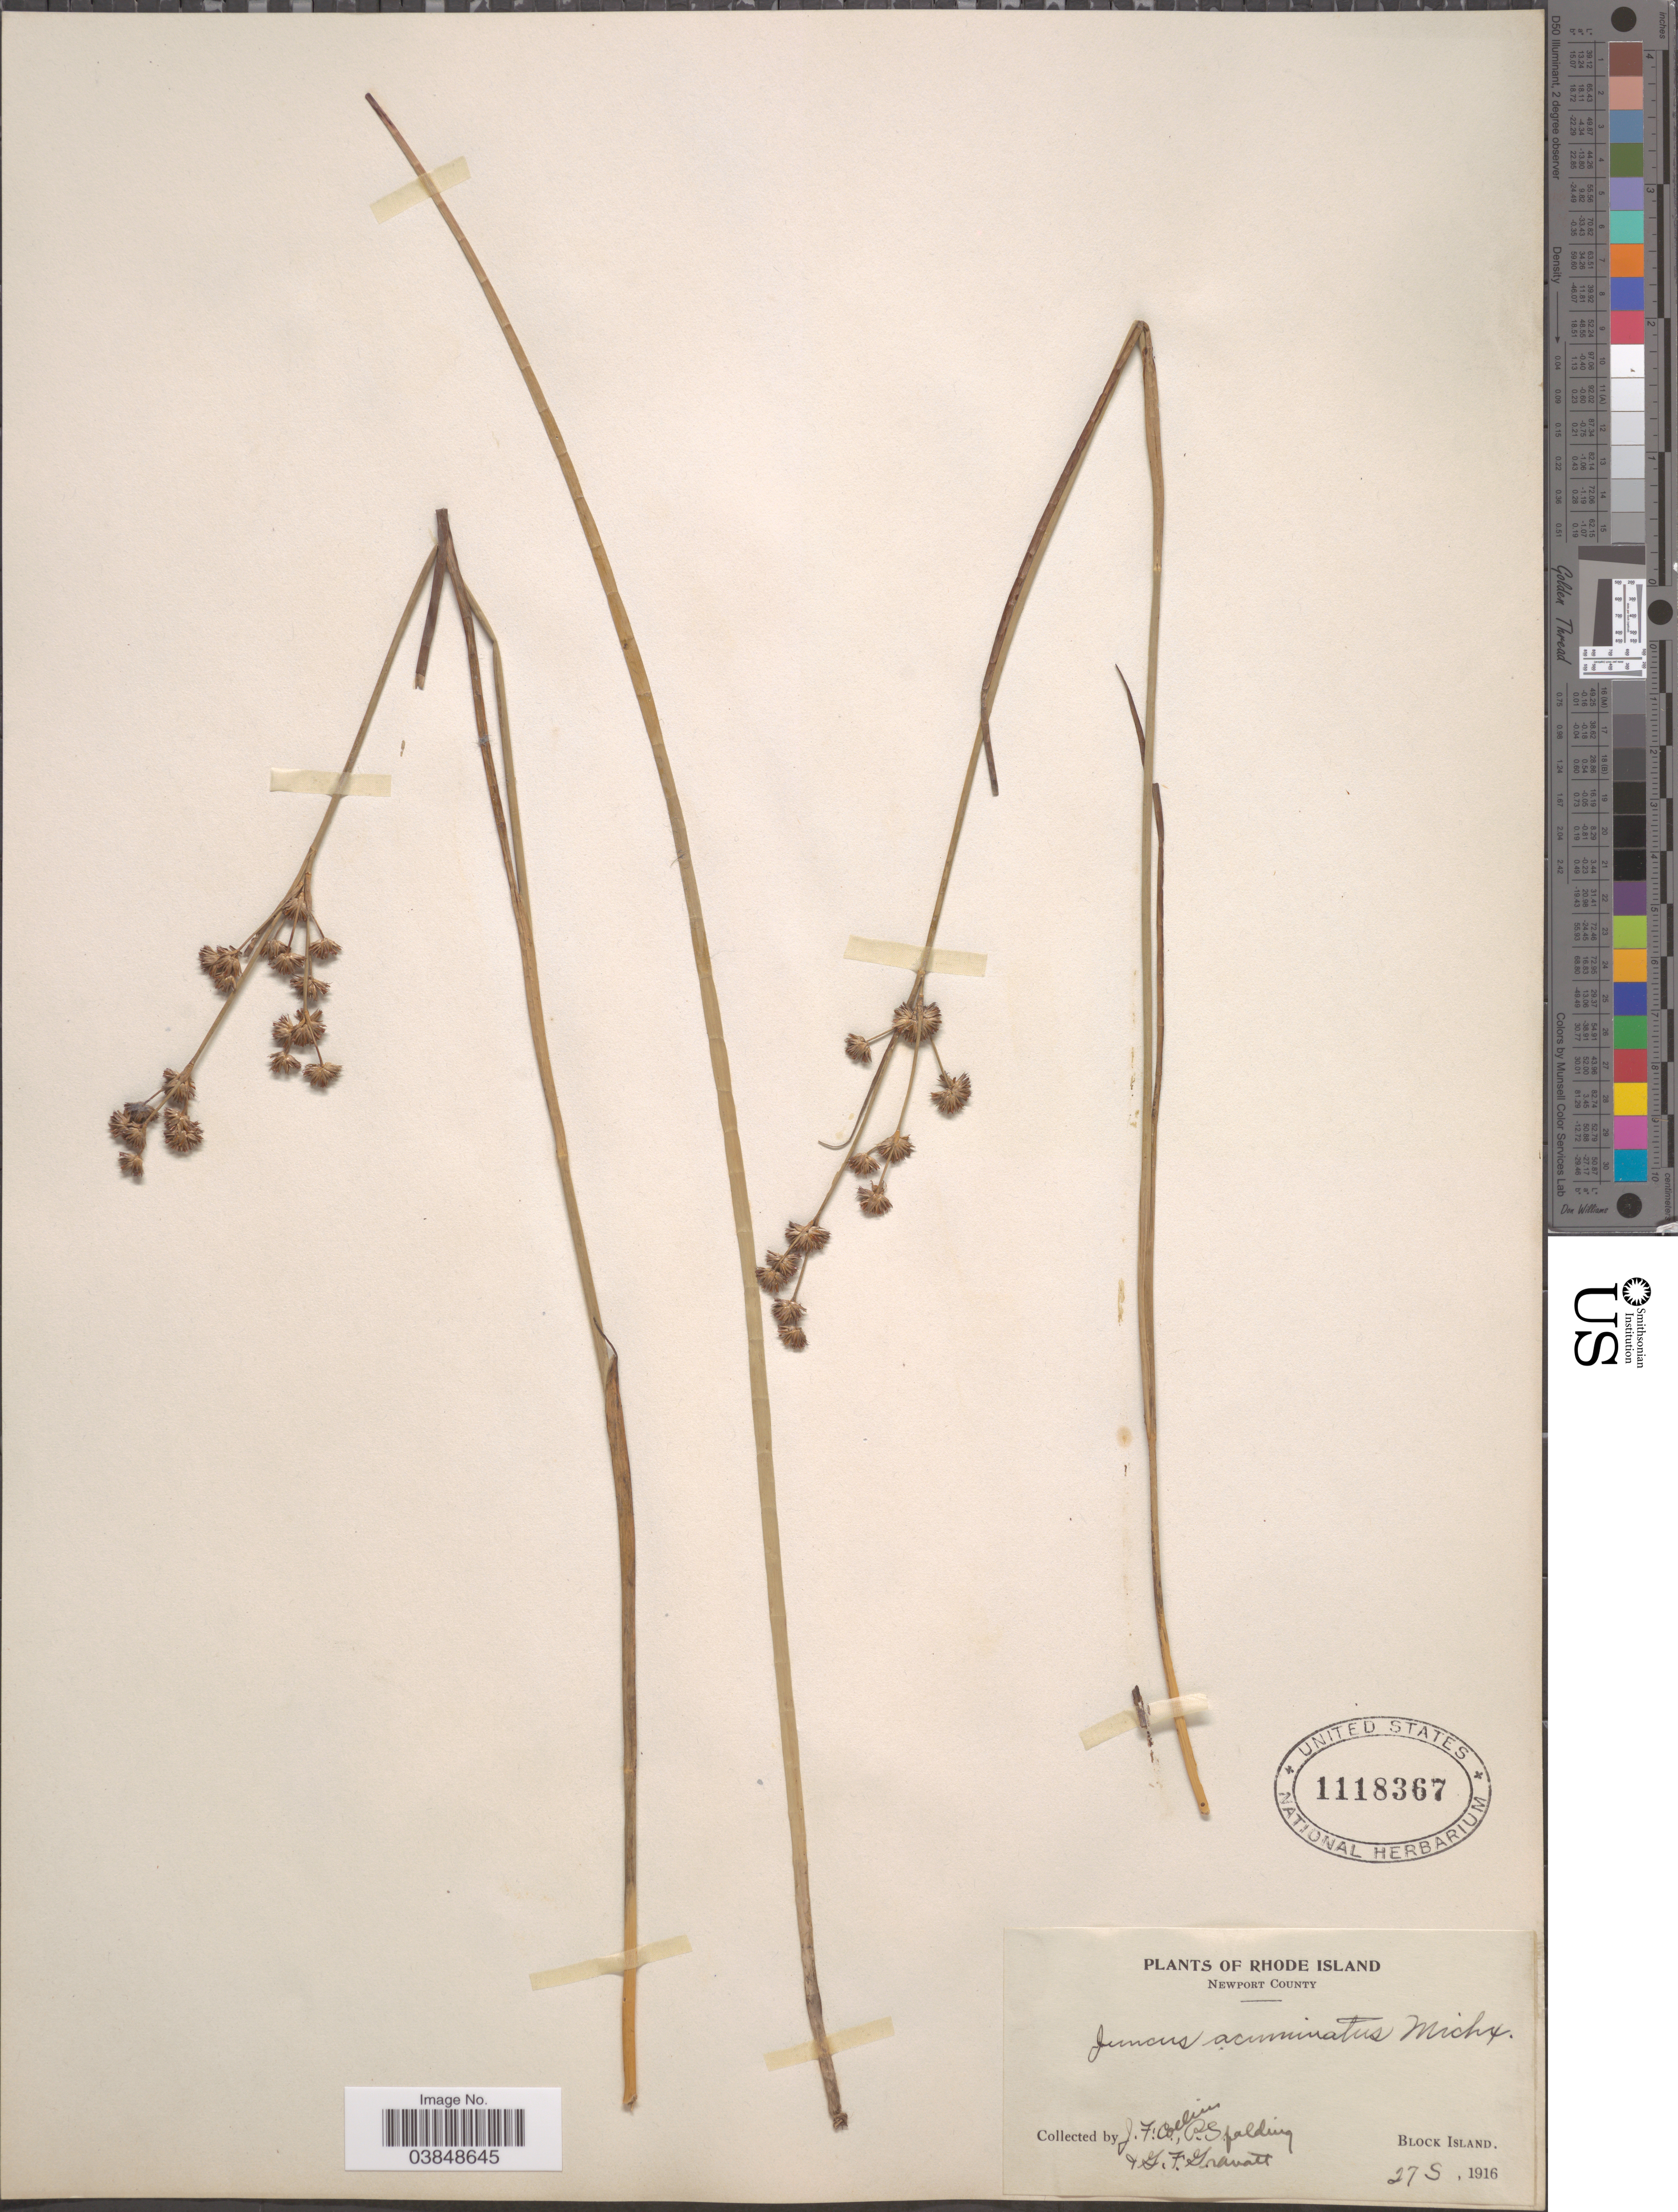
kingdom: Plantae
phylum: Tracheophyta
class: Liliopsida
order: Poales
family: Juncaceae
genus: Juncus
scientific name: Juncus acuminatus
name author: Michx.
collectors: J. Collins, P. Spalding & G. Gravalt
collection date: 1916-09-27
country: United States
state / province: Rhode Island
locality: Newport County. Block Island.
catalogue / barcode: US 1118367